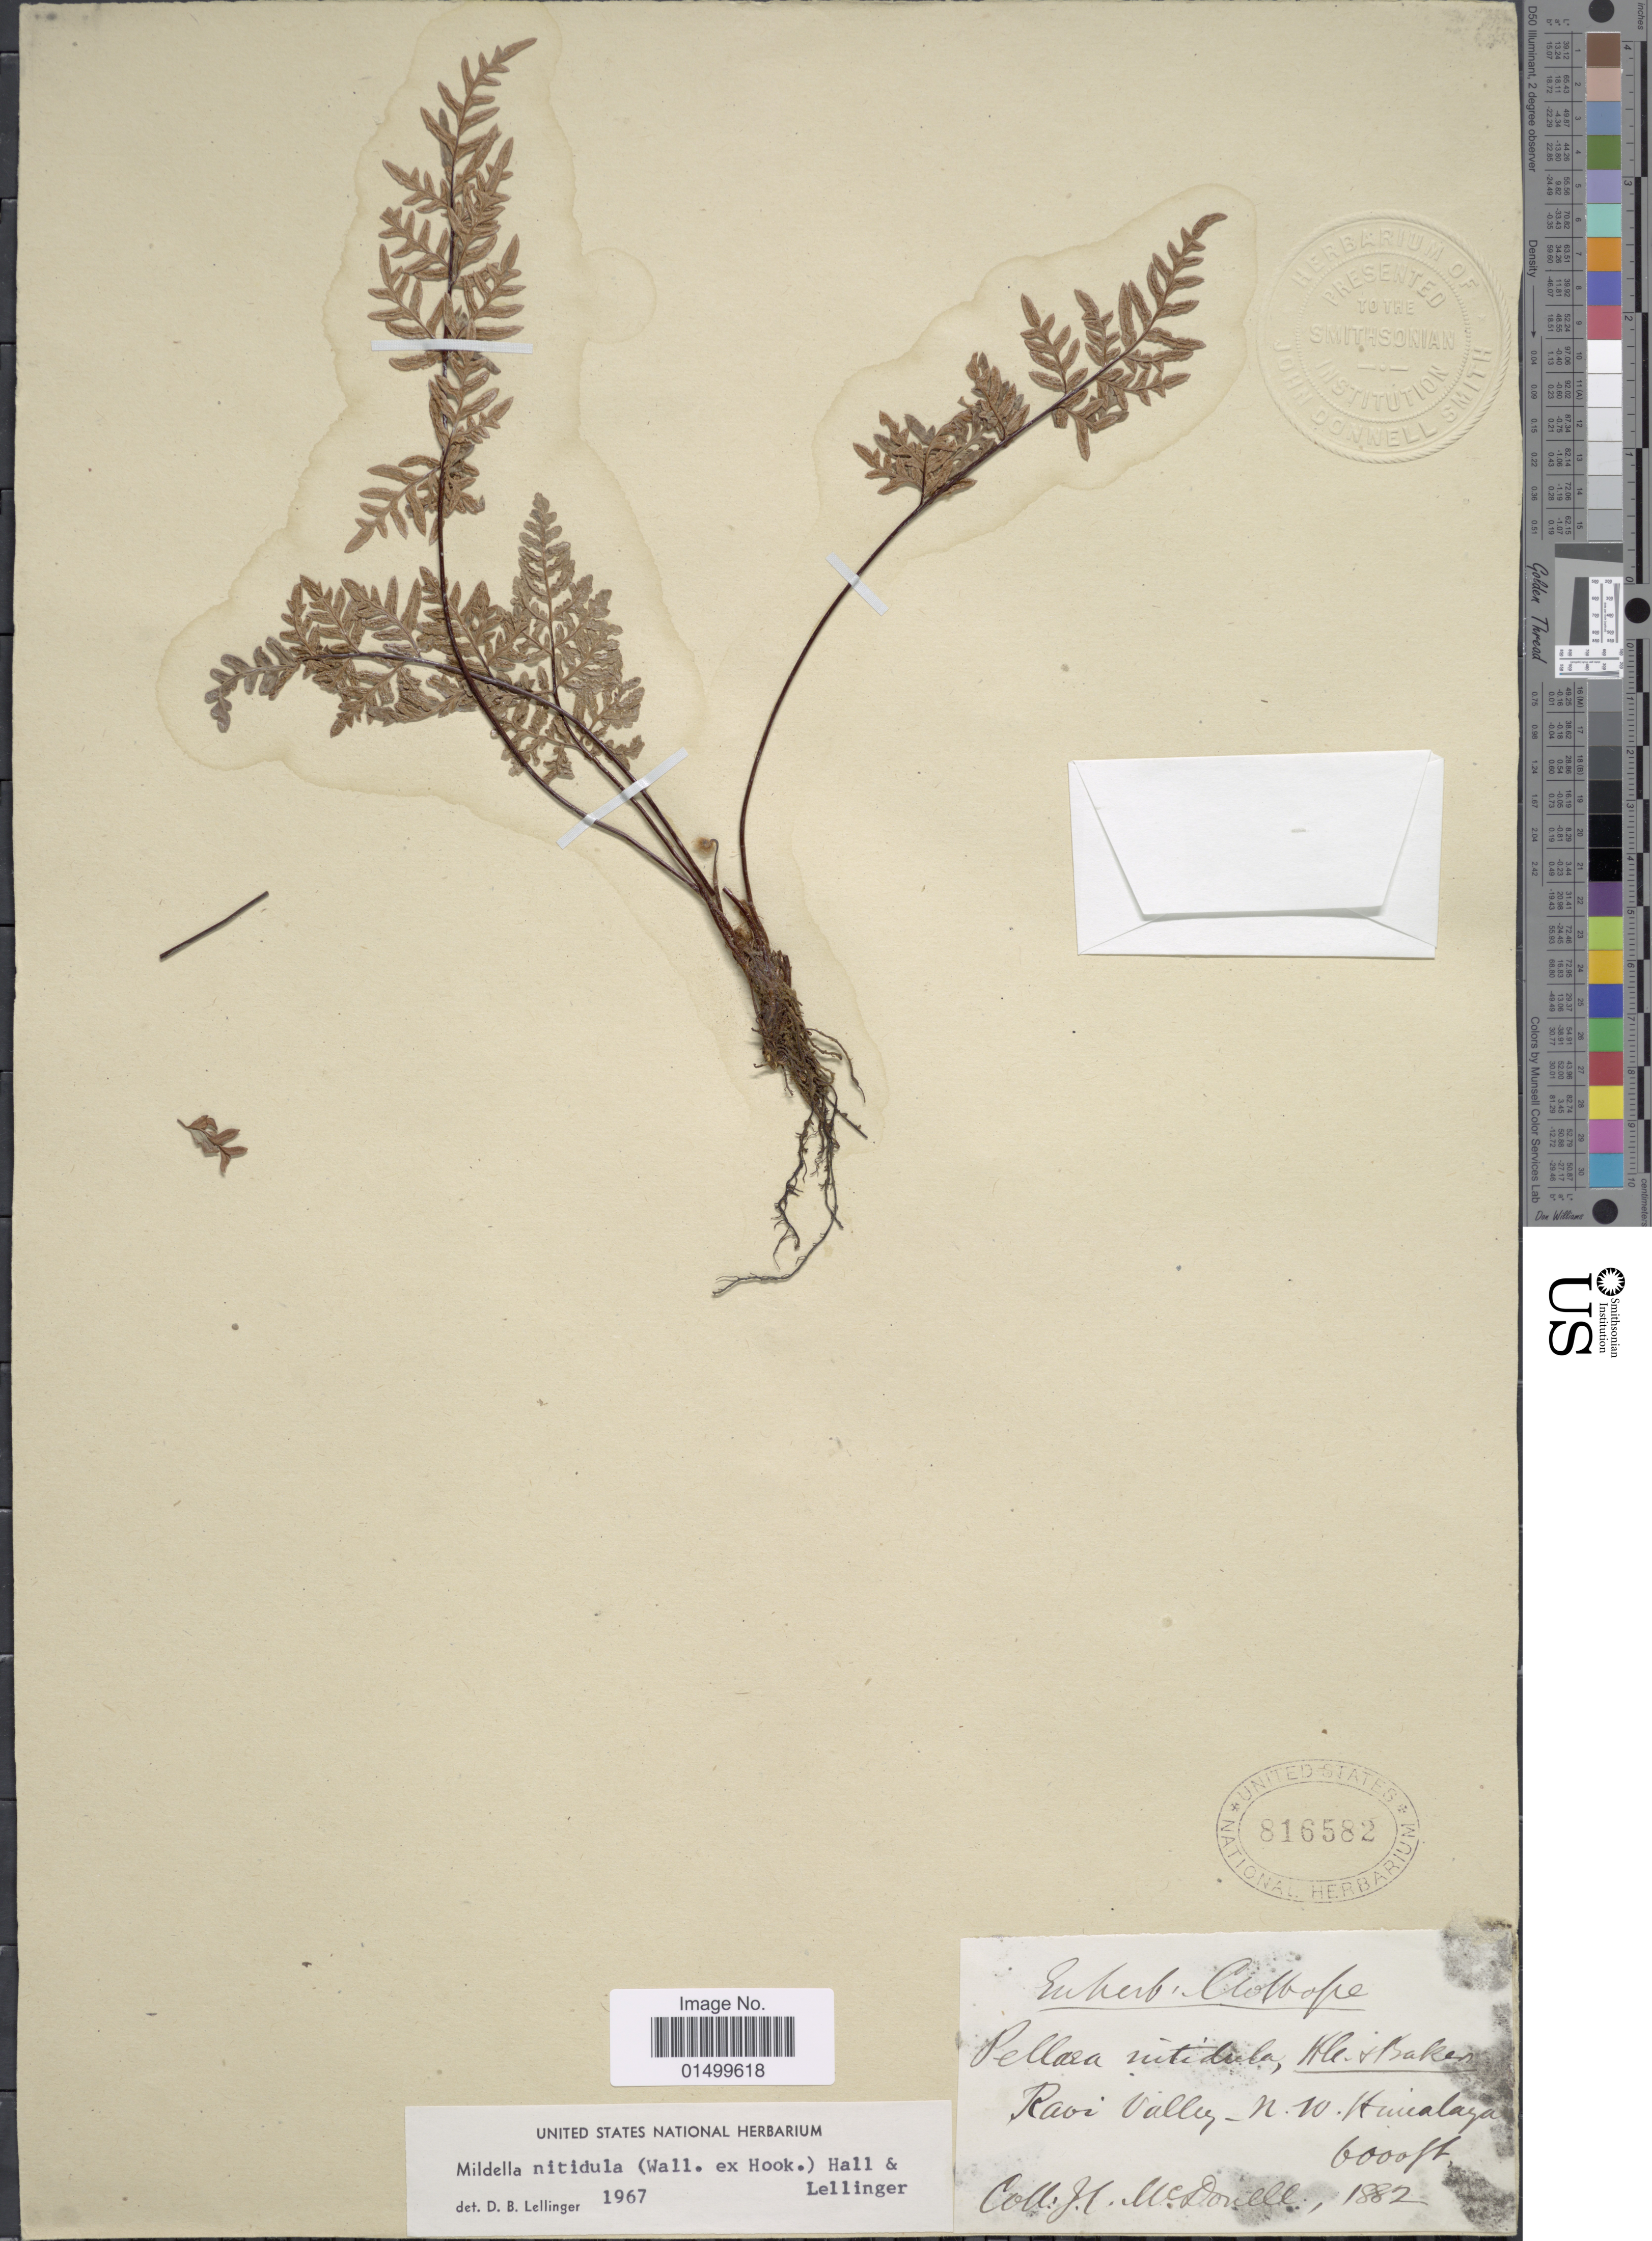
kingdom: Plantae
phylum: Tracheophyta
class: Polypodiopsida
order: Polypodiales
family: Pteridaceae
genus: Cheilanthes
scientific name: Cheilanthes nitidula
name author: Wall. ex Hook.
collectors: J. McDonell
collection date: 1882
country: India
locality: Ravi Valley_ N.W. Himalaya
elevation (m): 1829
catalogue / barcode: US 816582